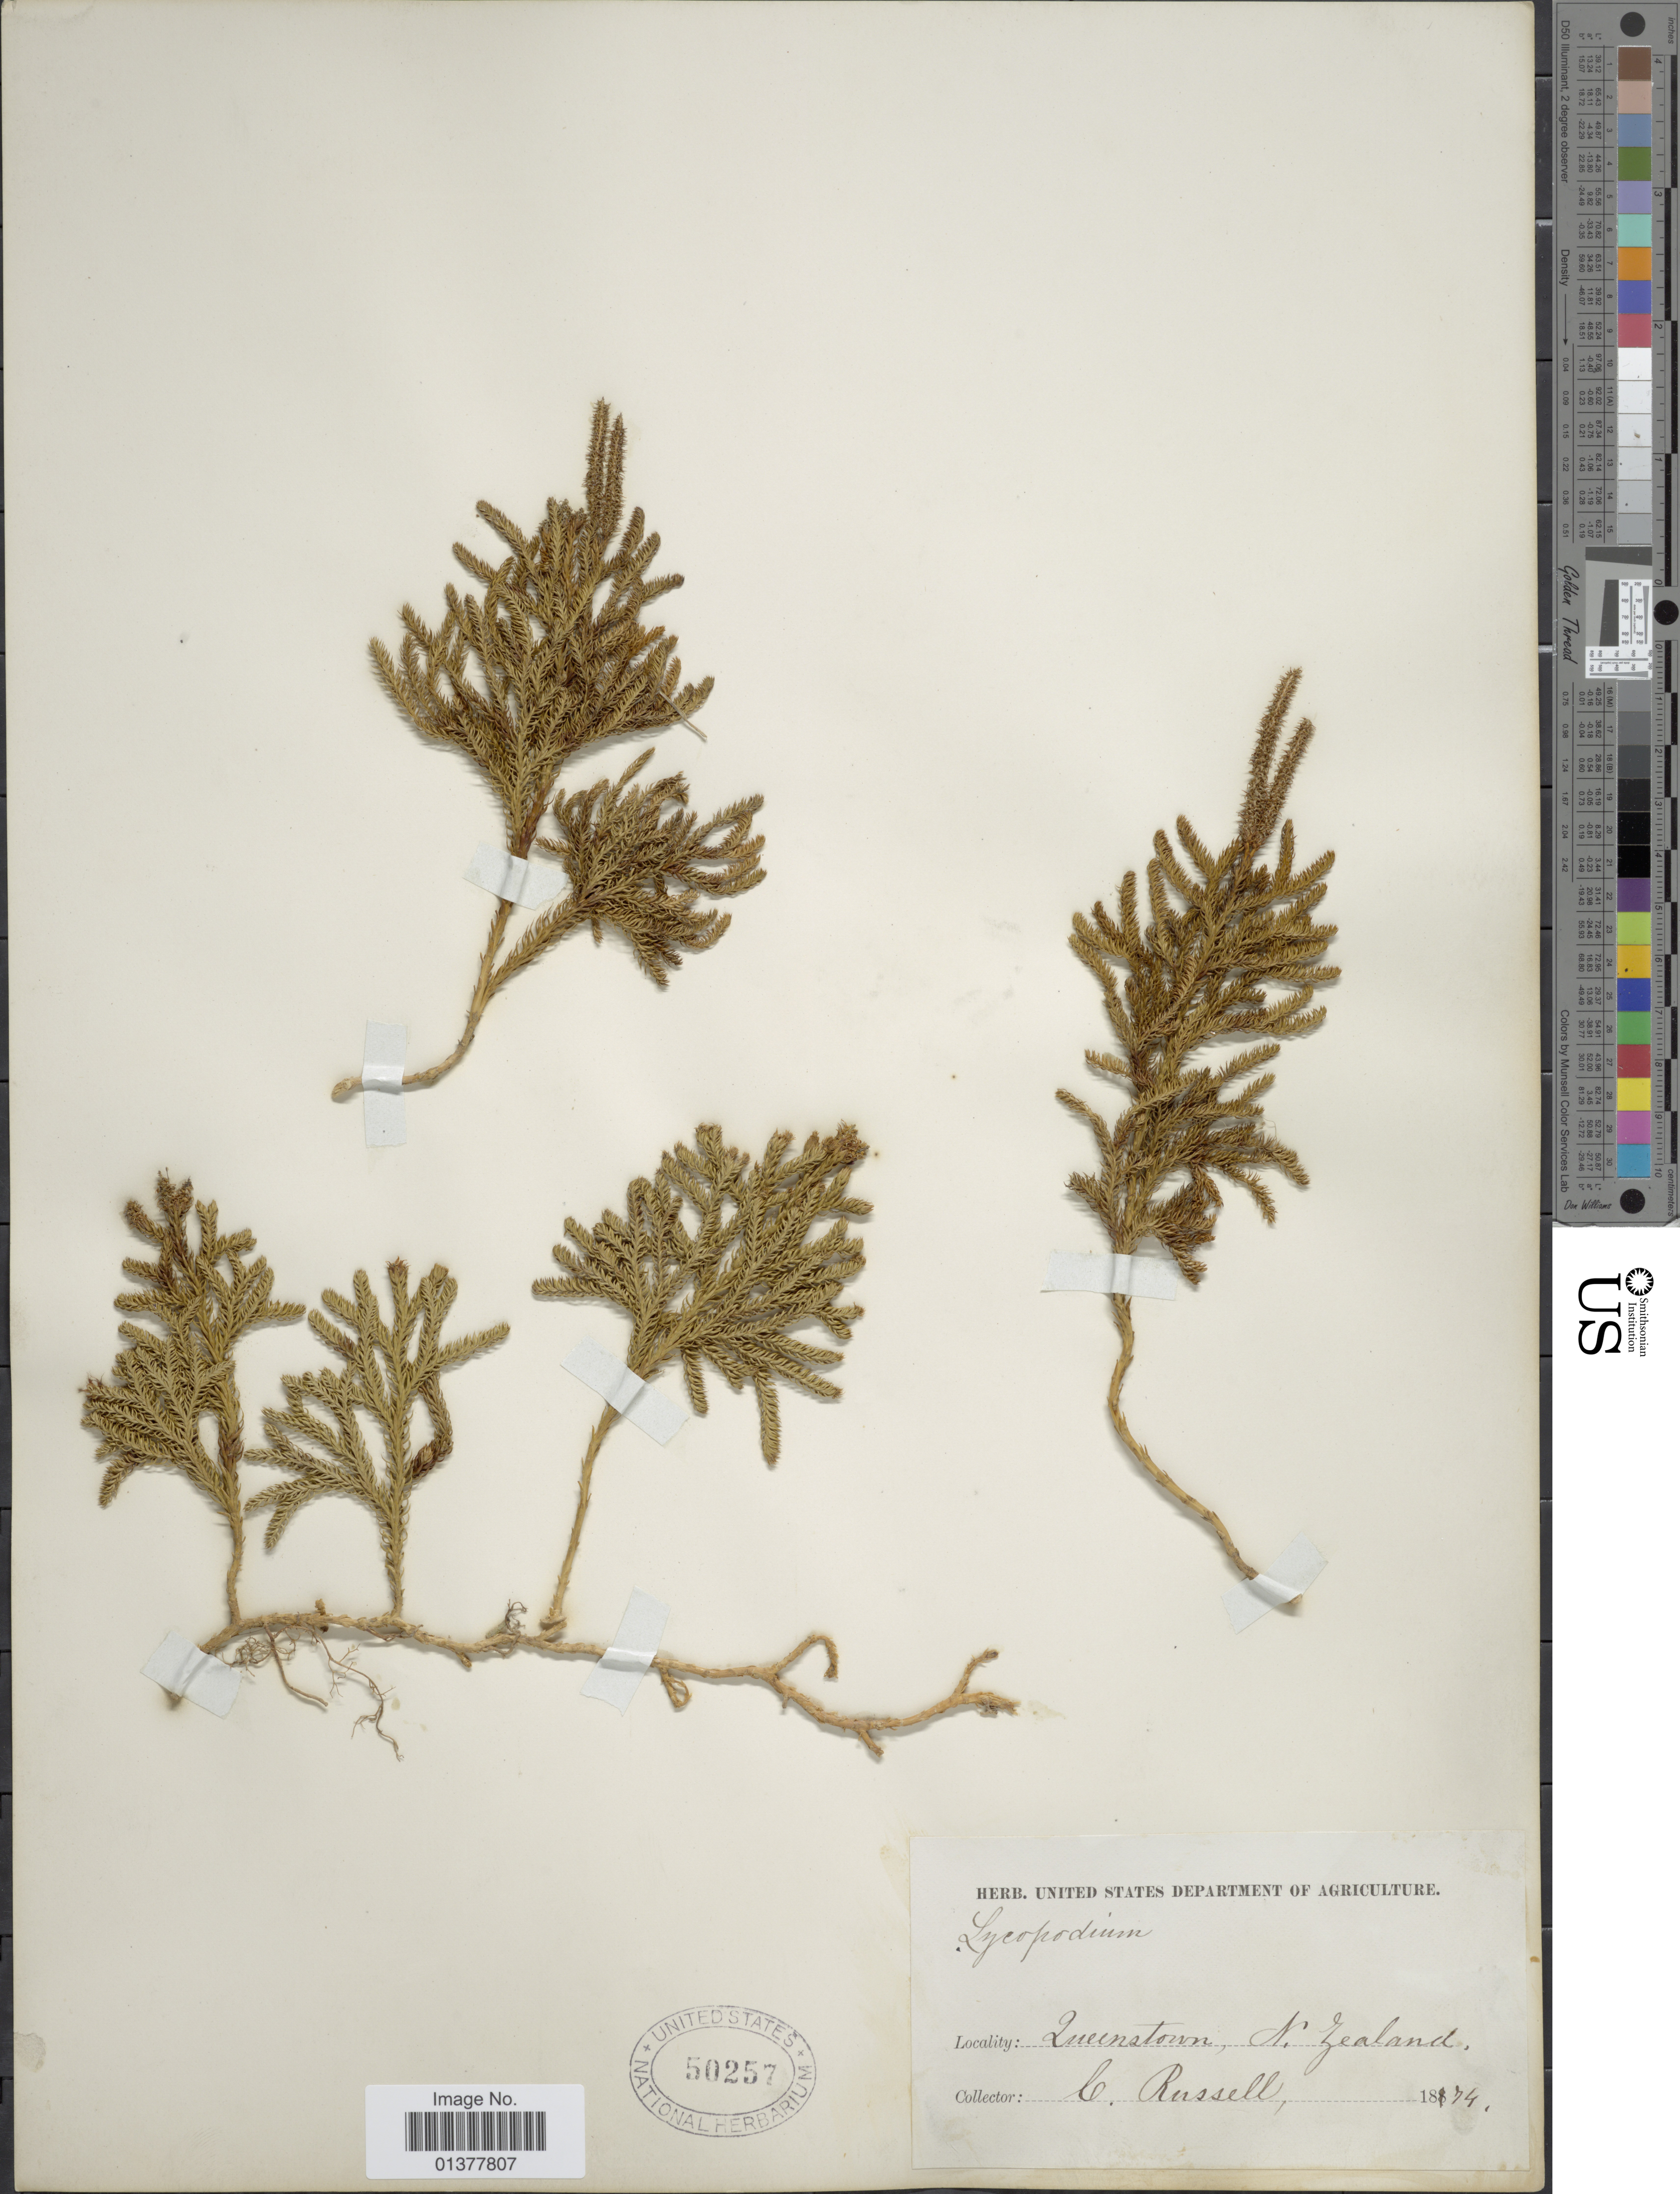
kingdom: Plantae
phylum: Tracheophyta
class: Lycopodiopsida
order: Lycopodiales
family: Lycopodiaceae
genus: Austrolycopodium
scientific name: Austrolycopodium magellanicum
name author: (P. Beauv.) Holub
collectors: C. Russell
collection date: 1874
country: New Zealand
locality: Queenstown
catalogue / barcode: US 50257